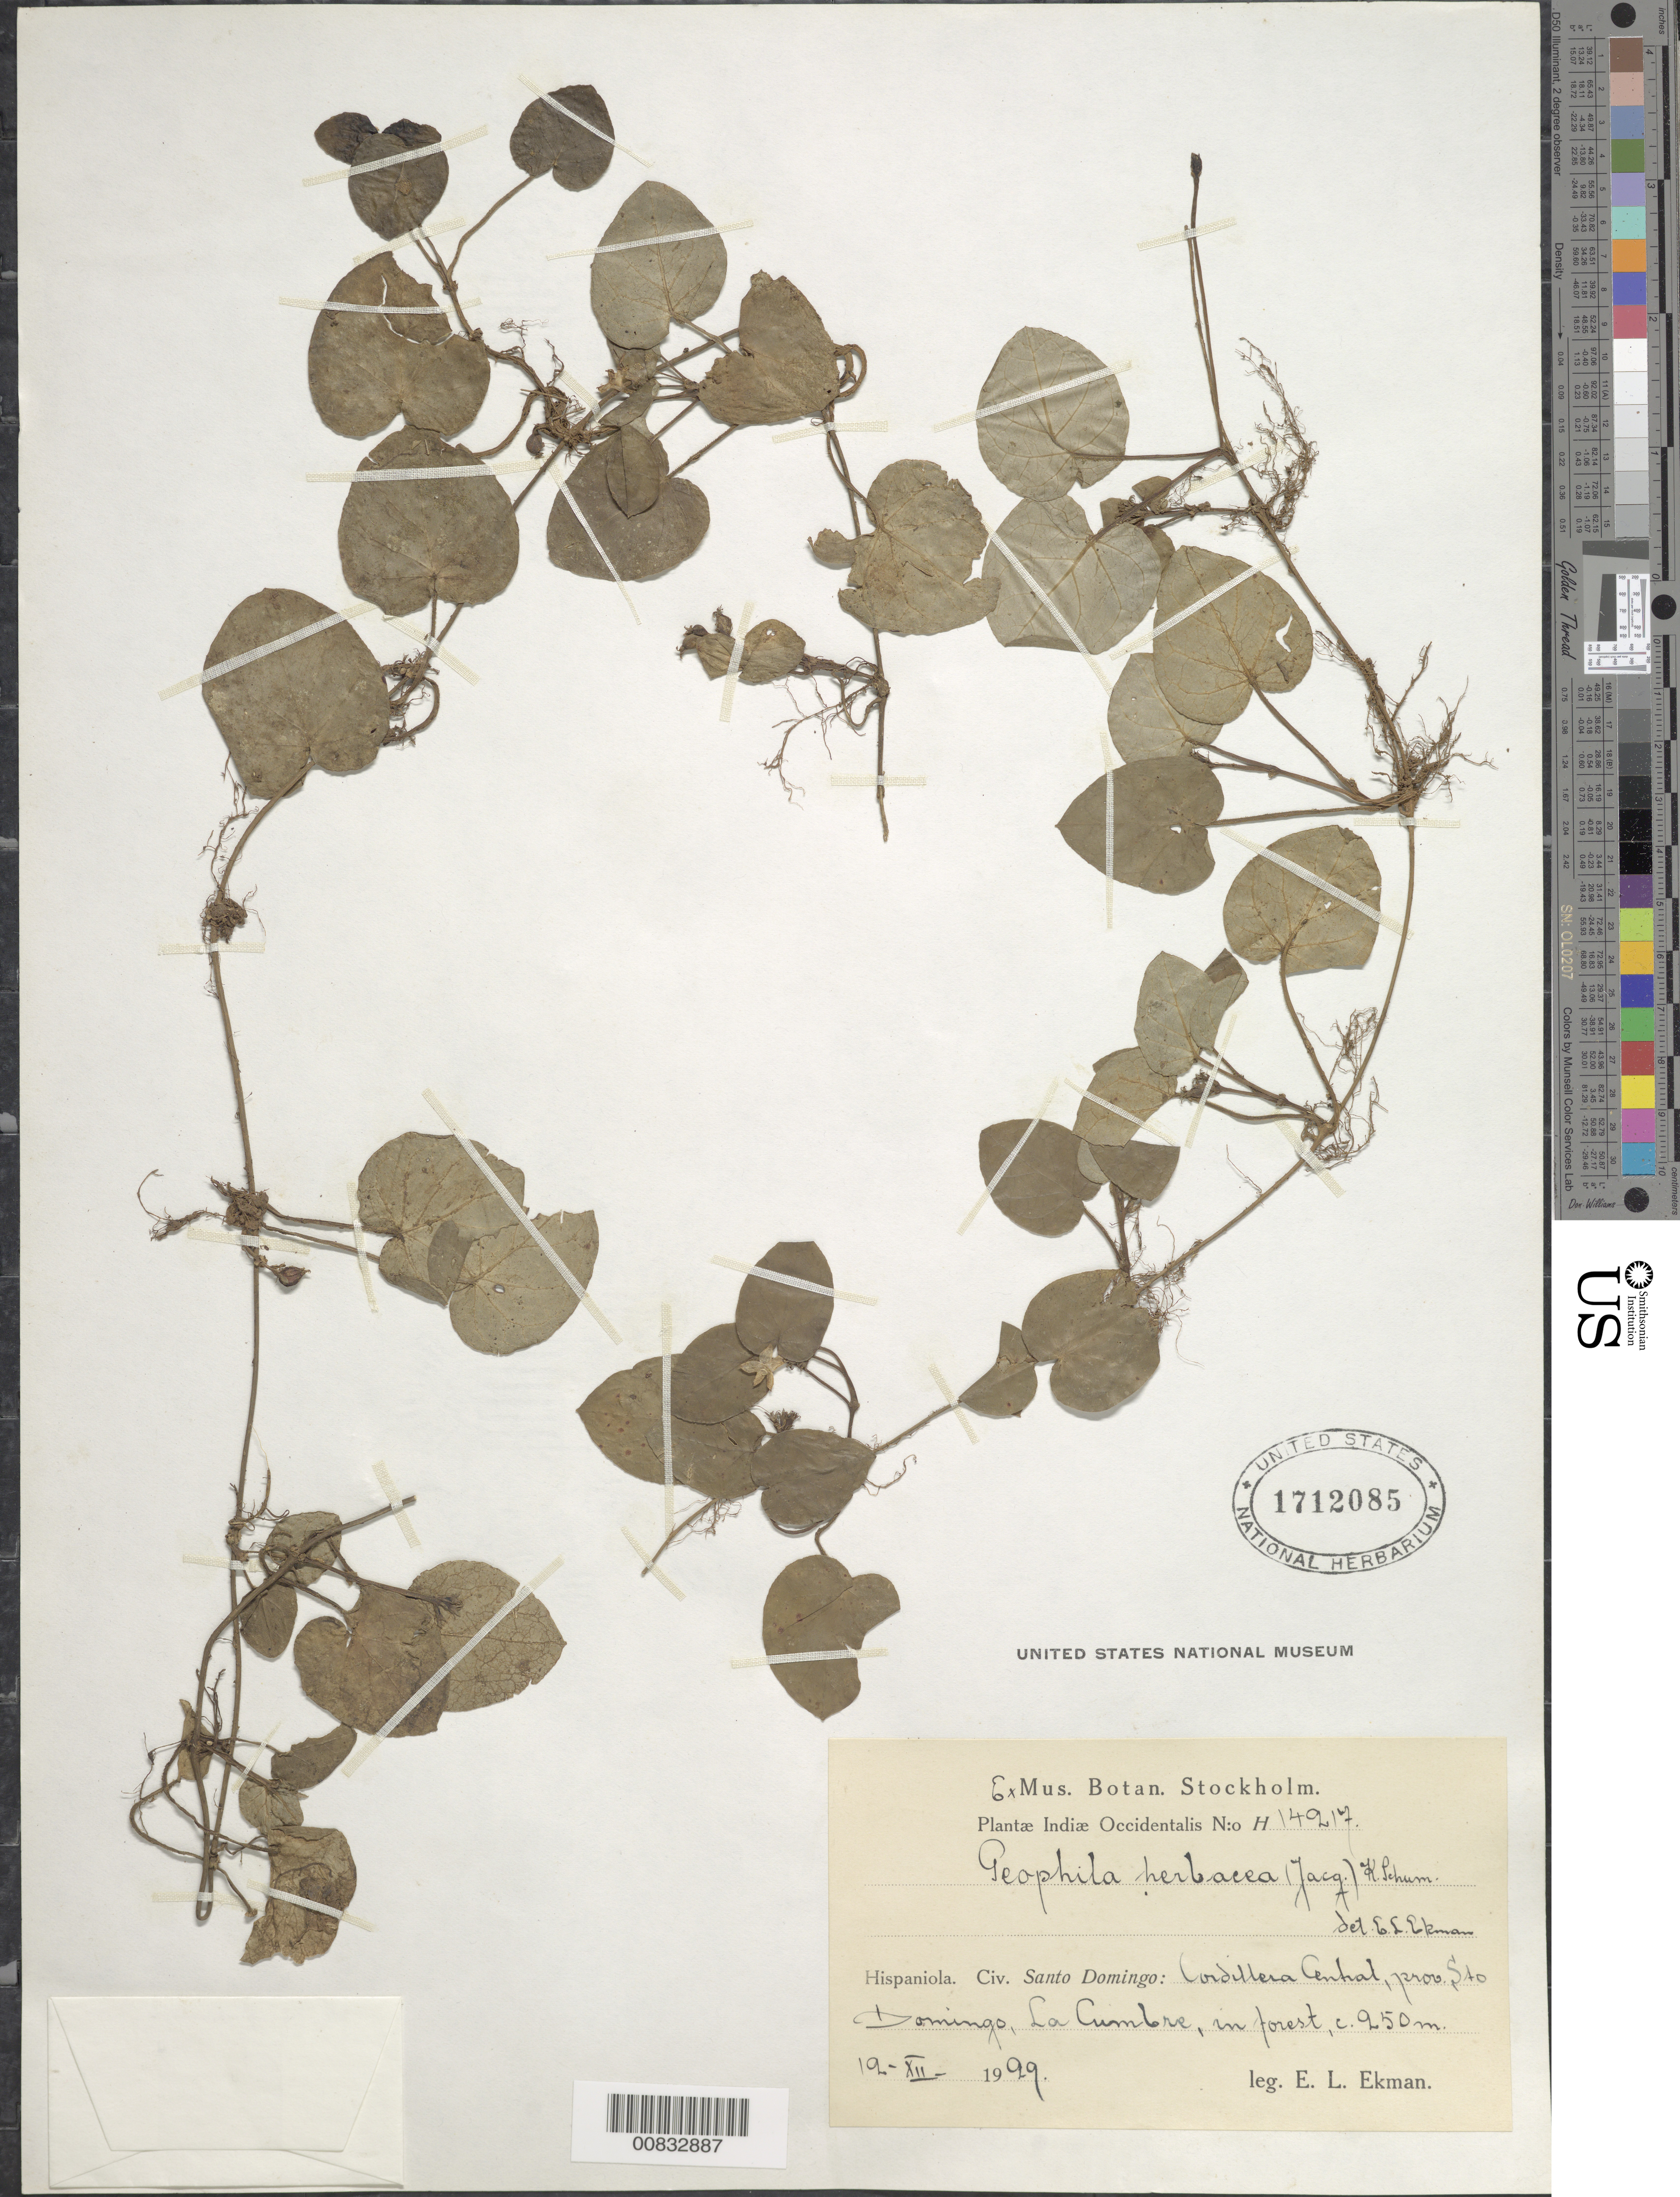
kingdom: Plantae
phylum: Tracheophyta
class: Magnoliopsida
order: Gentianales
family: Rubiaceae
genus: Geophila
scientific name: Geophila repens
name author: (L.) I.M. Johnst.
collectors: E. L. Ekman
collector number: H 14217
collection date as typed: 12 Dec 1929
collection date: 1929-12-12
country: Dominican Republic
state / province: Distrito Nacional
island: Hispaniola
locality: Cordillera Central, La Cumbre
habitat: In forest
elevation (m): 250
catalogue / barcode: US 1712085